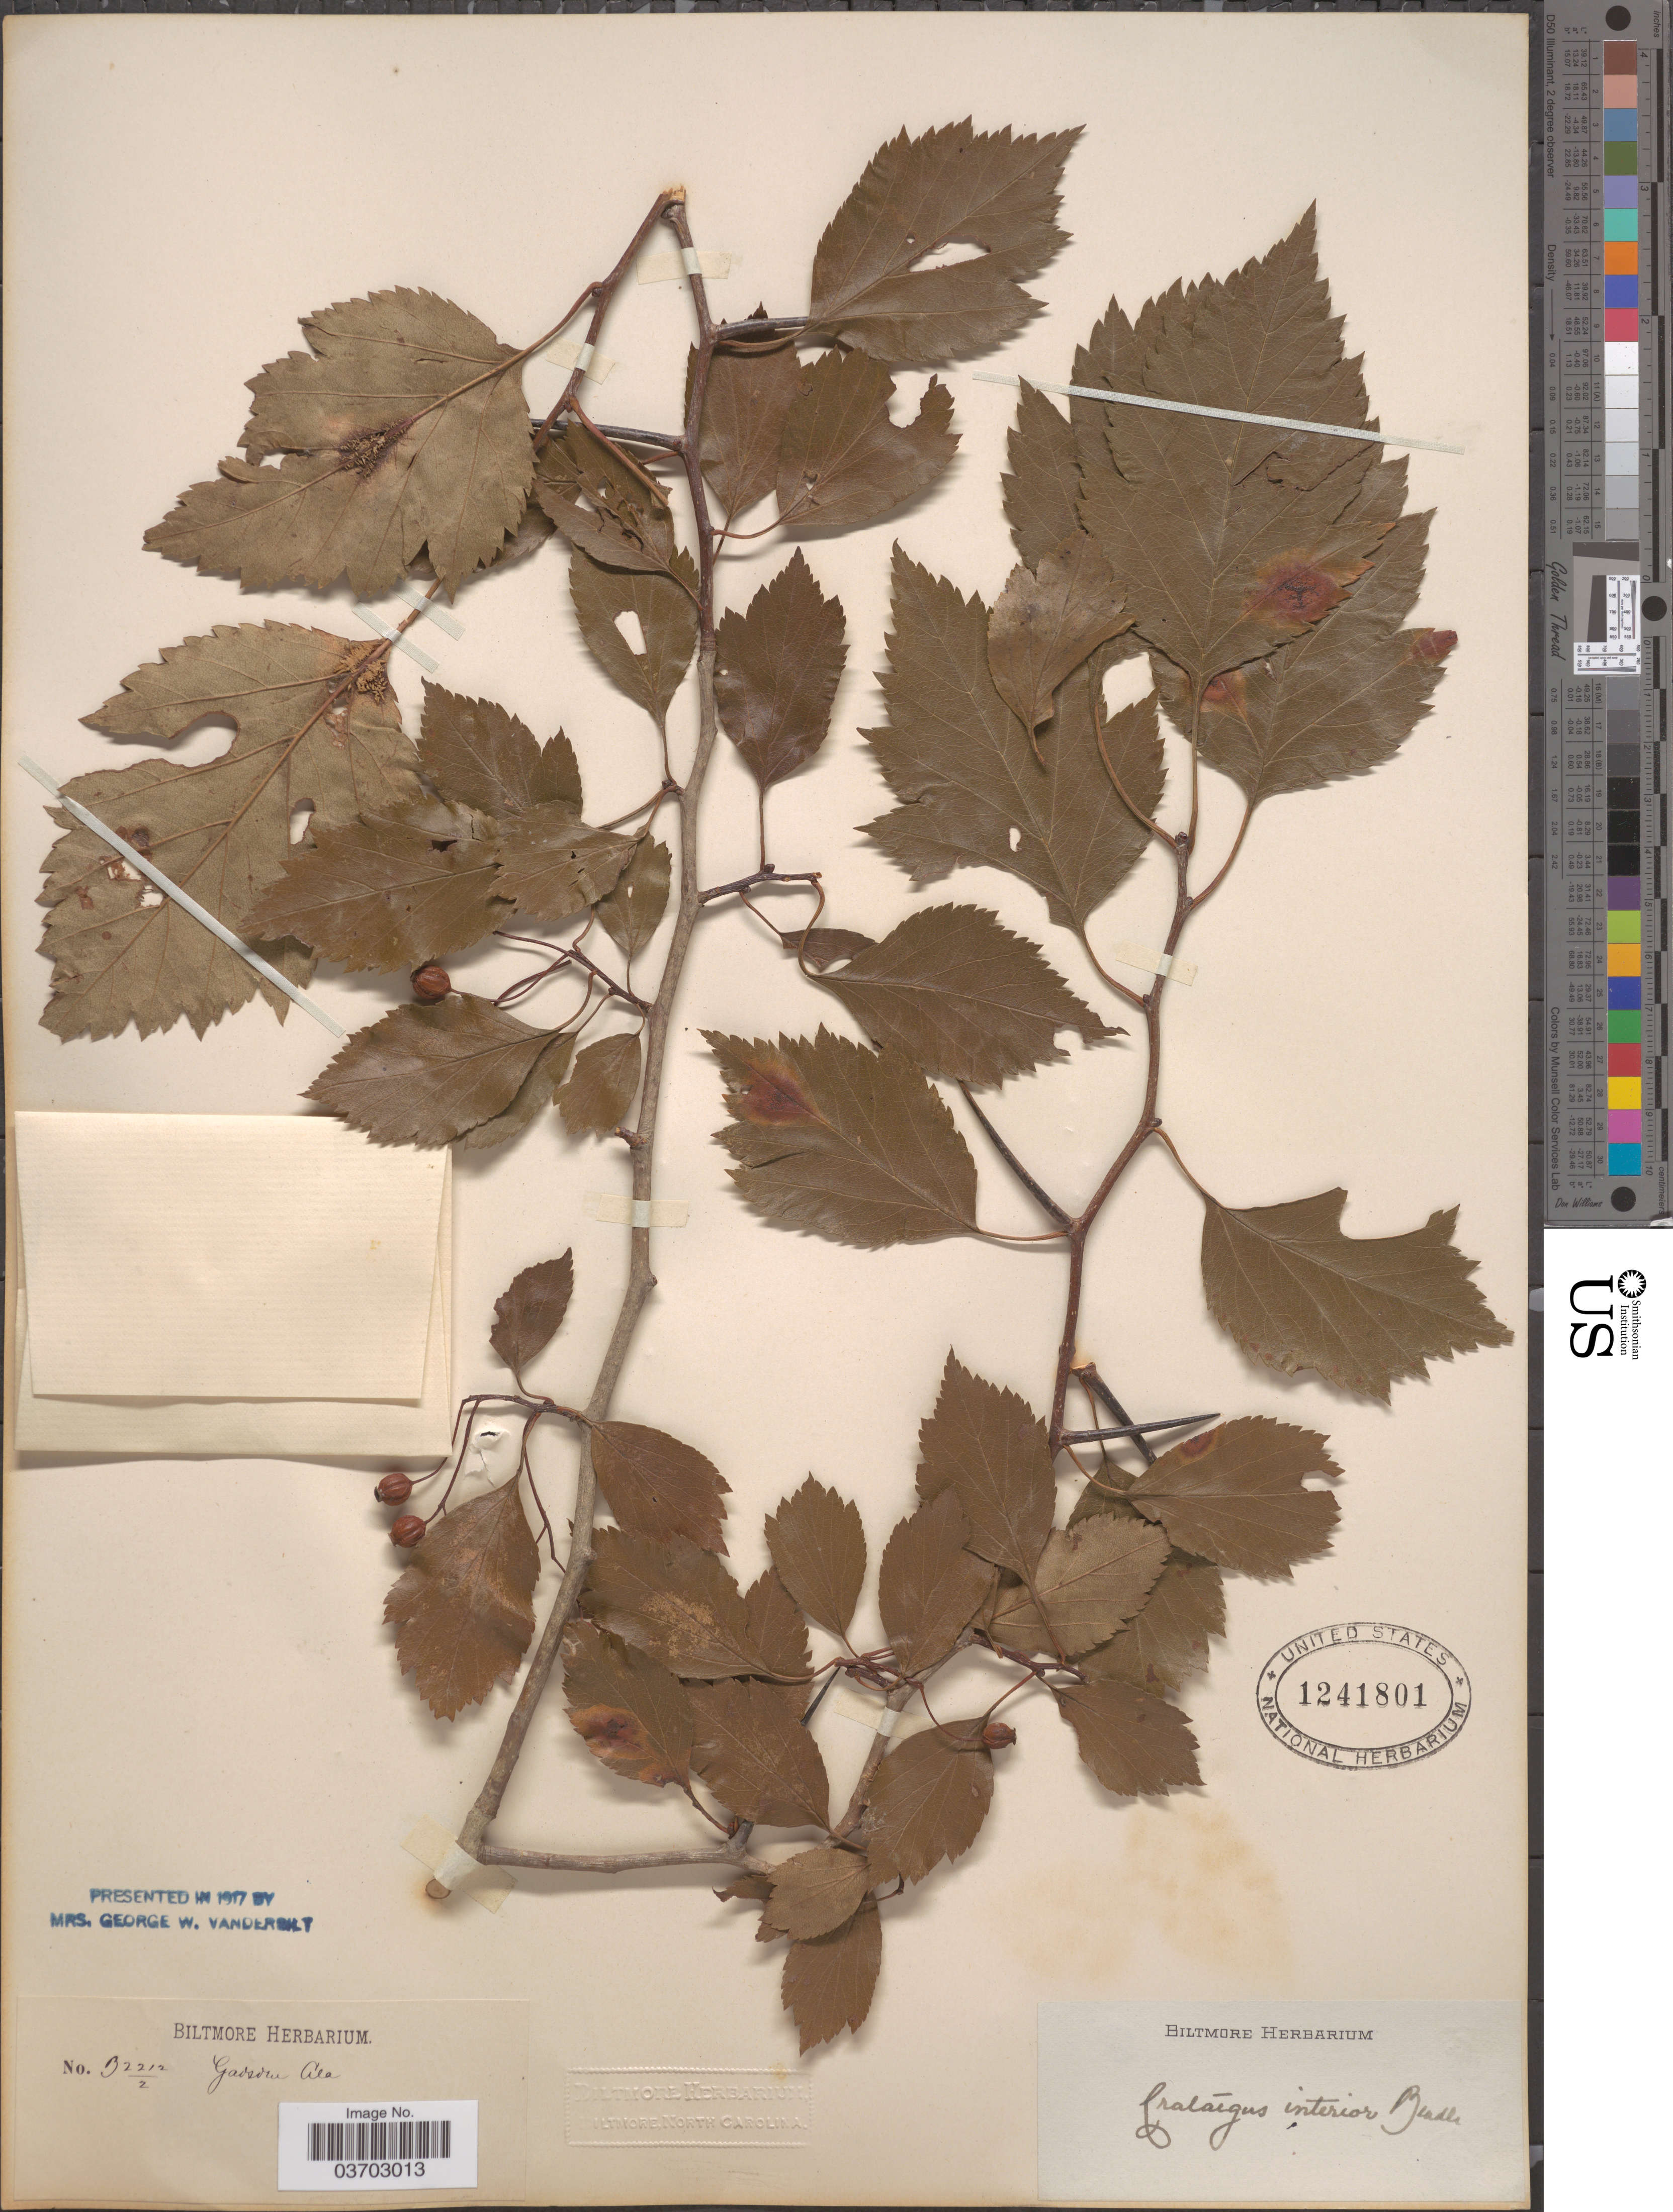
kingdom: Plantae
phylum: Tracheophyta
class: Magnoliopsida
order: Rosales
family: Rosaceae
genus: Crataegus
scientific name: Crataegus viridis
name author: L.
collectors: ex herb. Biltmore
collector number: B2212/2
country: United States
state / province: Alabama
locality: Gadsden.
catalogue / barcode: US 1241801